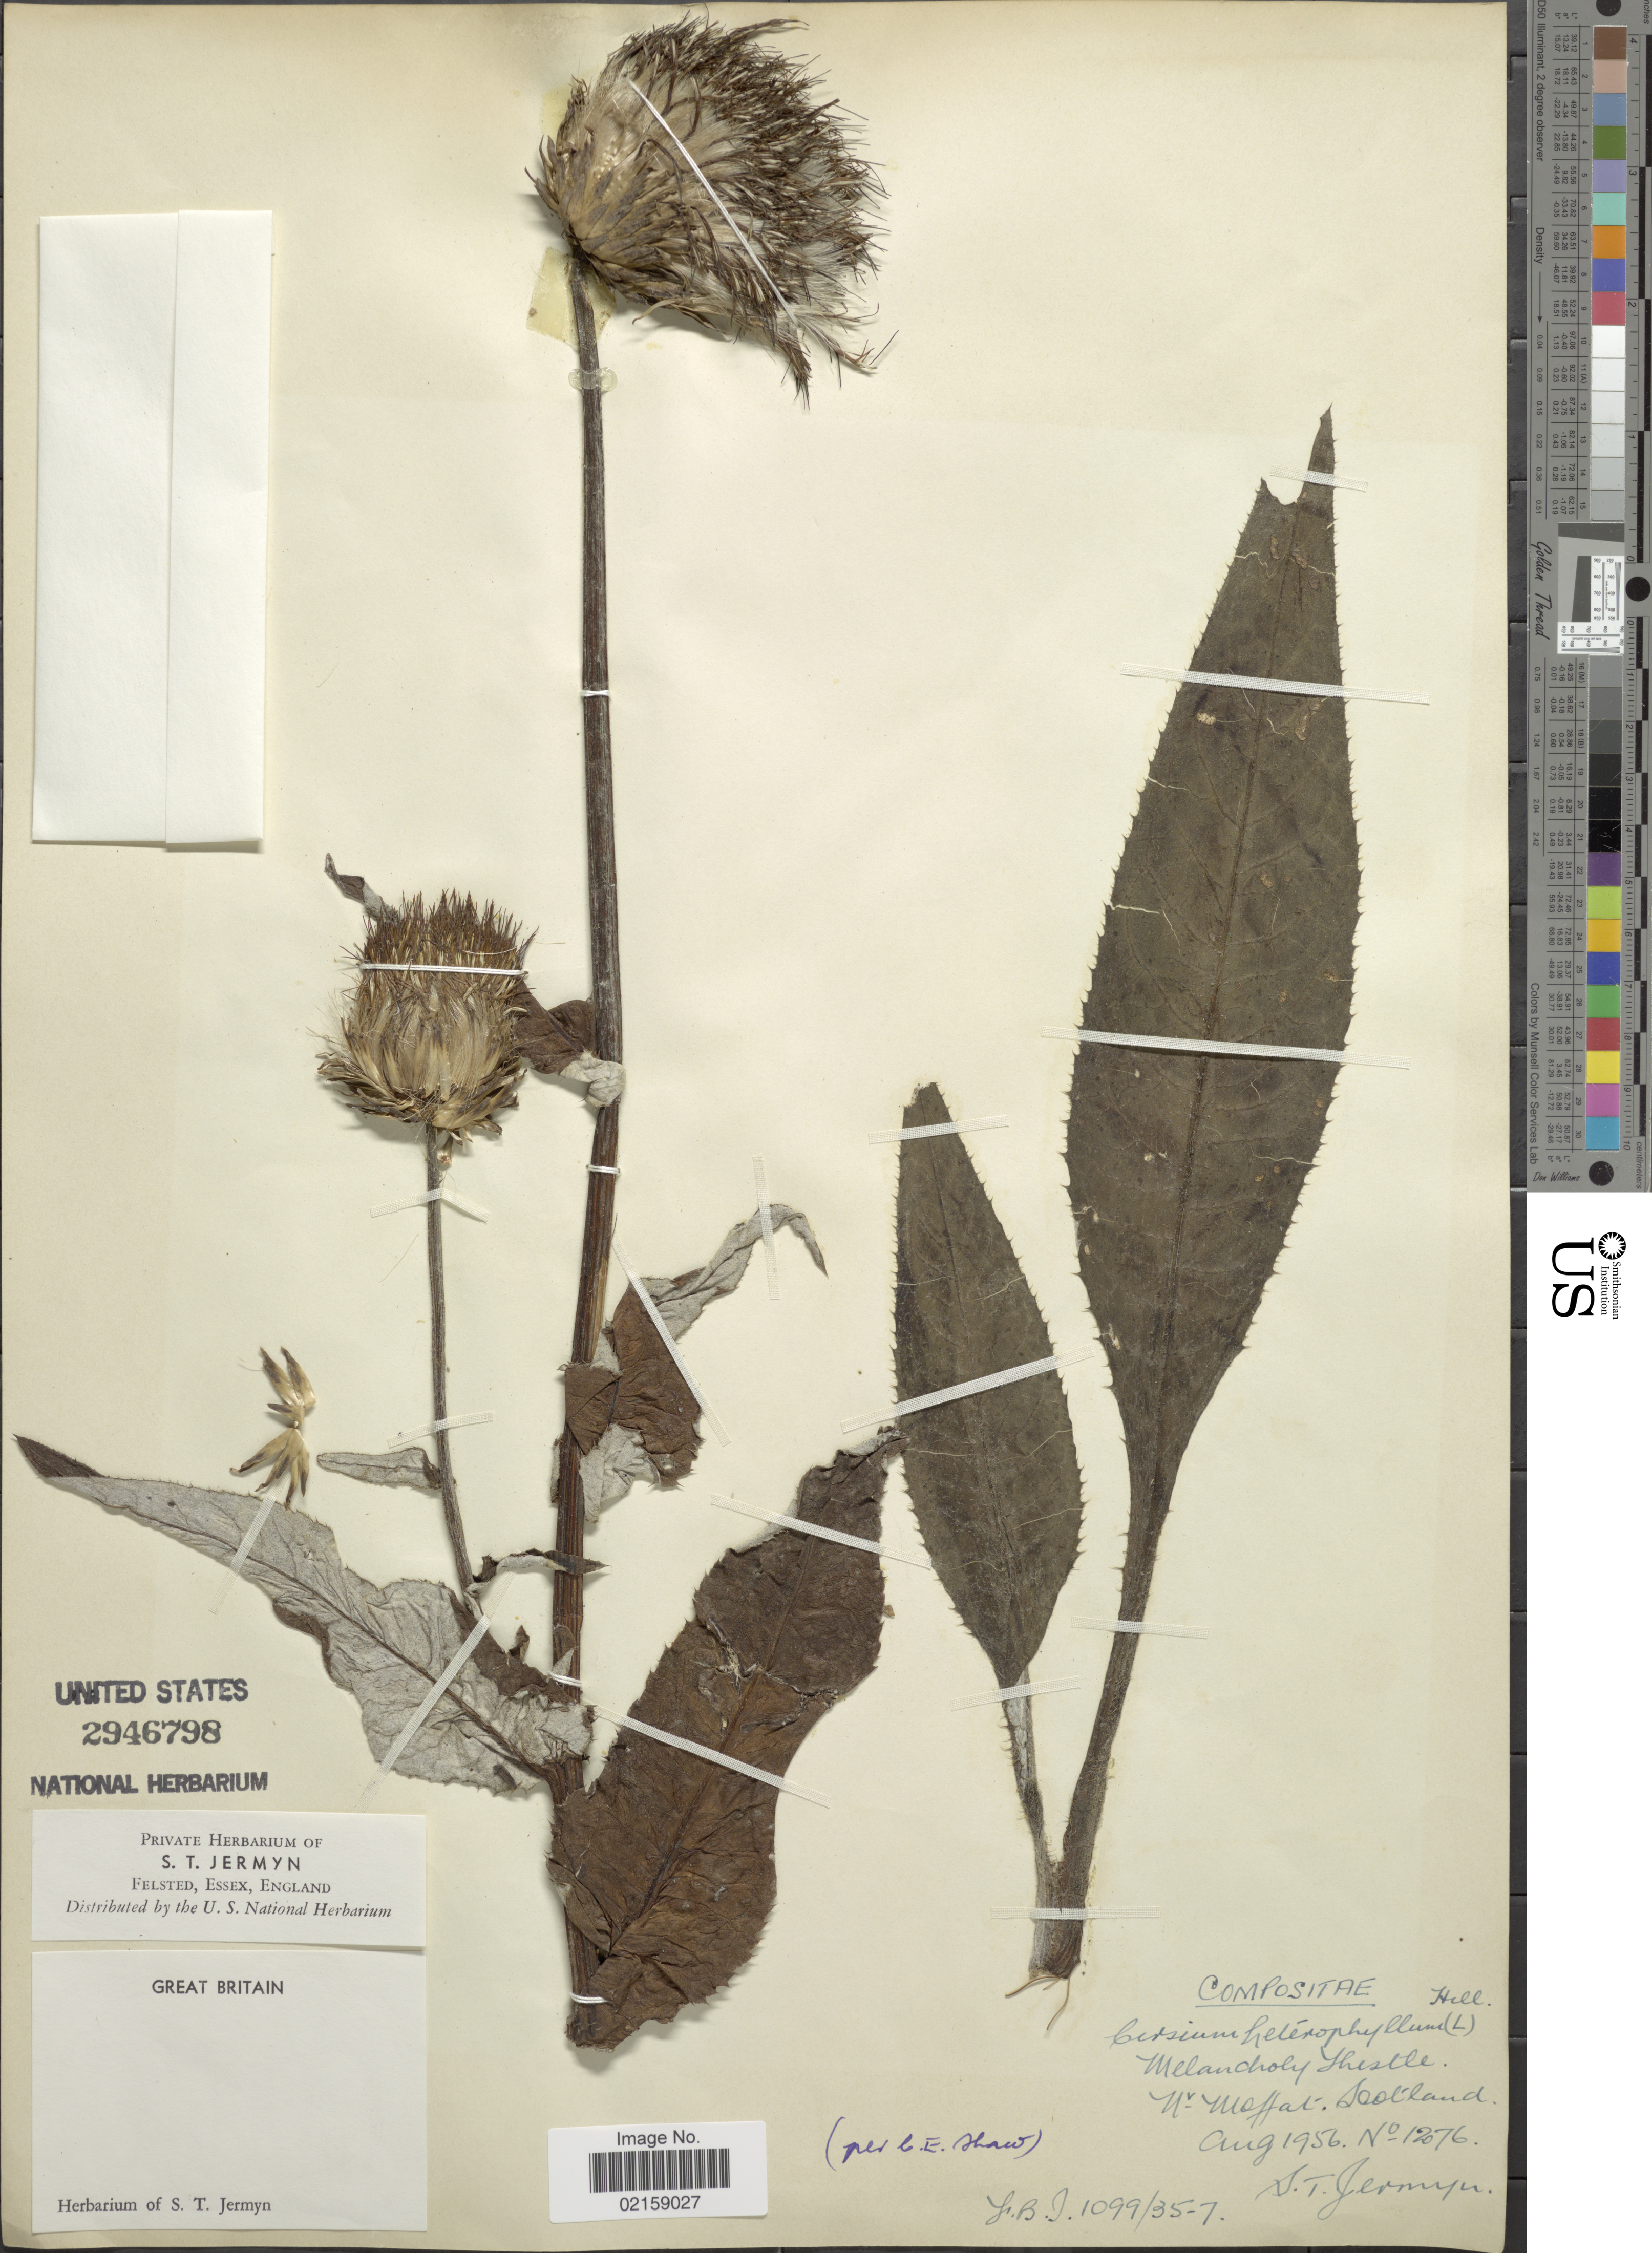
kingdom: Plantae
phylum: Tracheophyta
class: Magnoliopsida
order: Asterales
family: Asteraceae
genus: Cirsium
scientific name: Cirsium heterophyllum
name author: (L.) Hill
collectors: S. Jermyn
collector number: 1276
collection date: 1956-08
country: United Kingdom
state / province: Scotland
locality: N. Moffat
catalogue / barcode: US 2946798